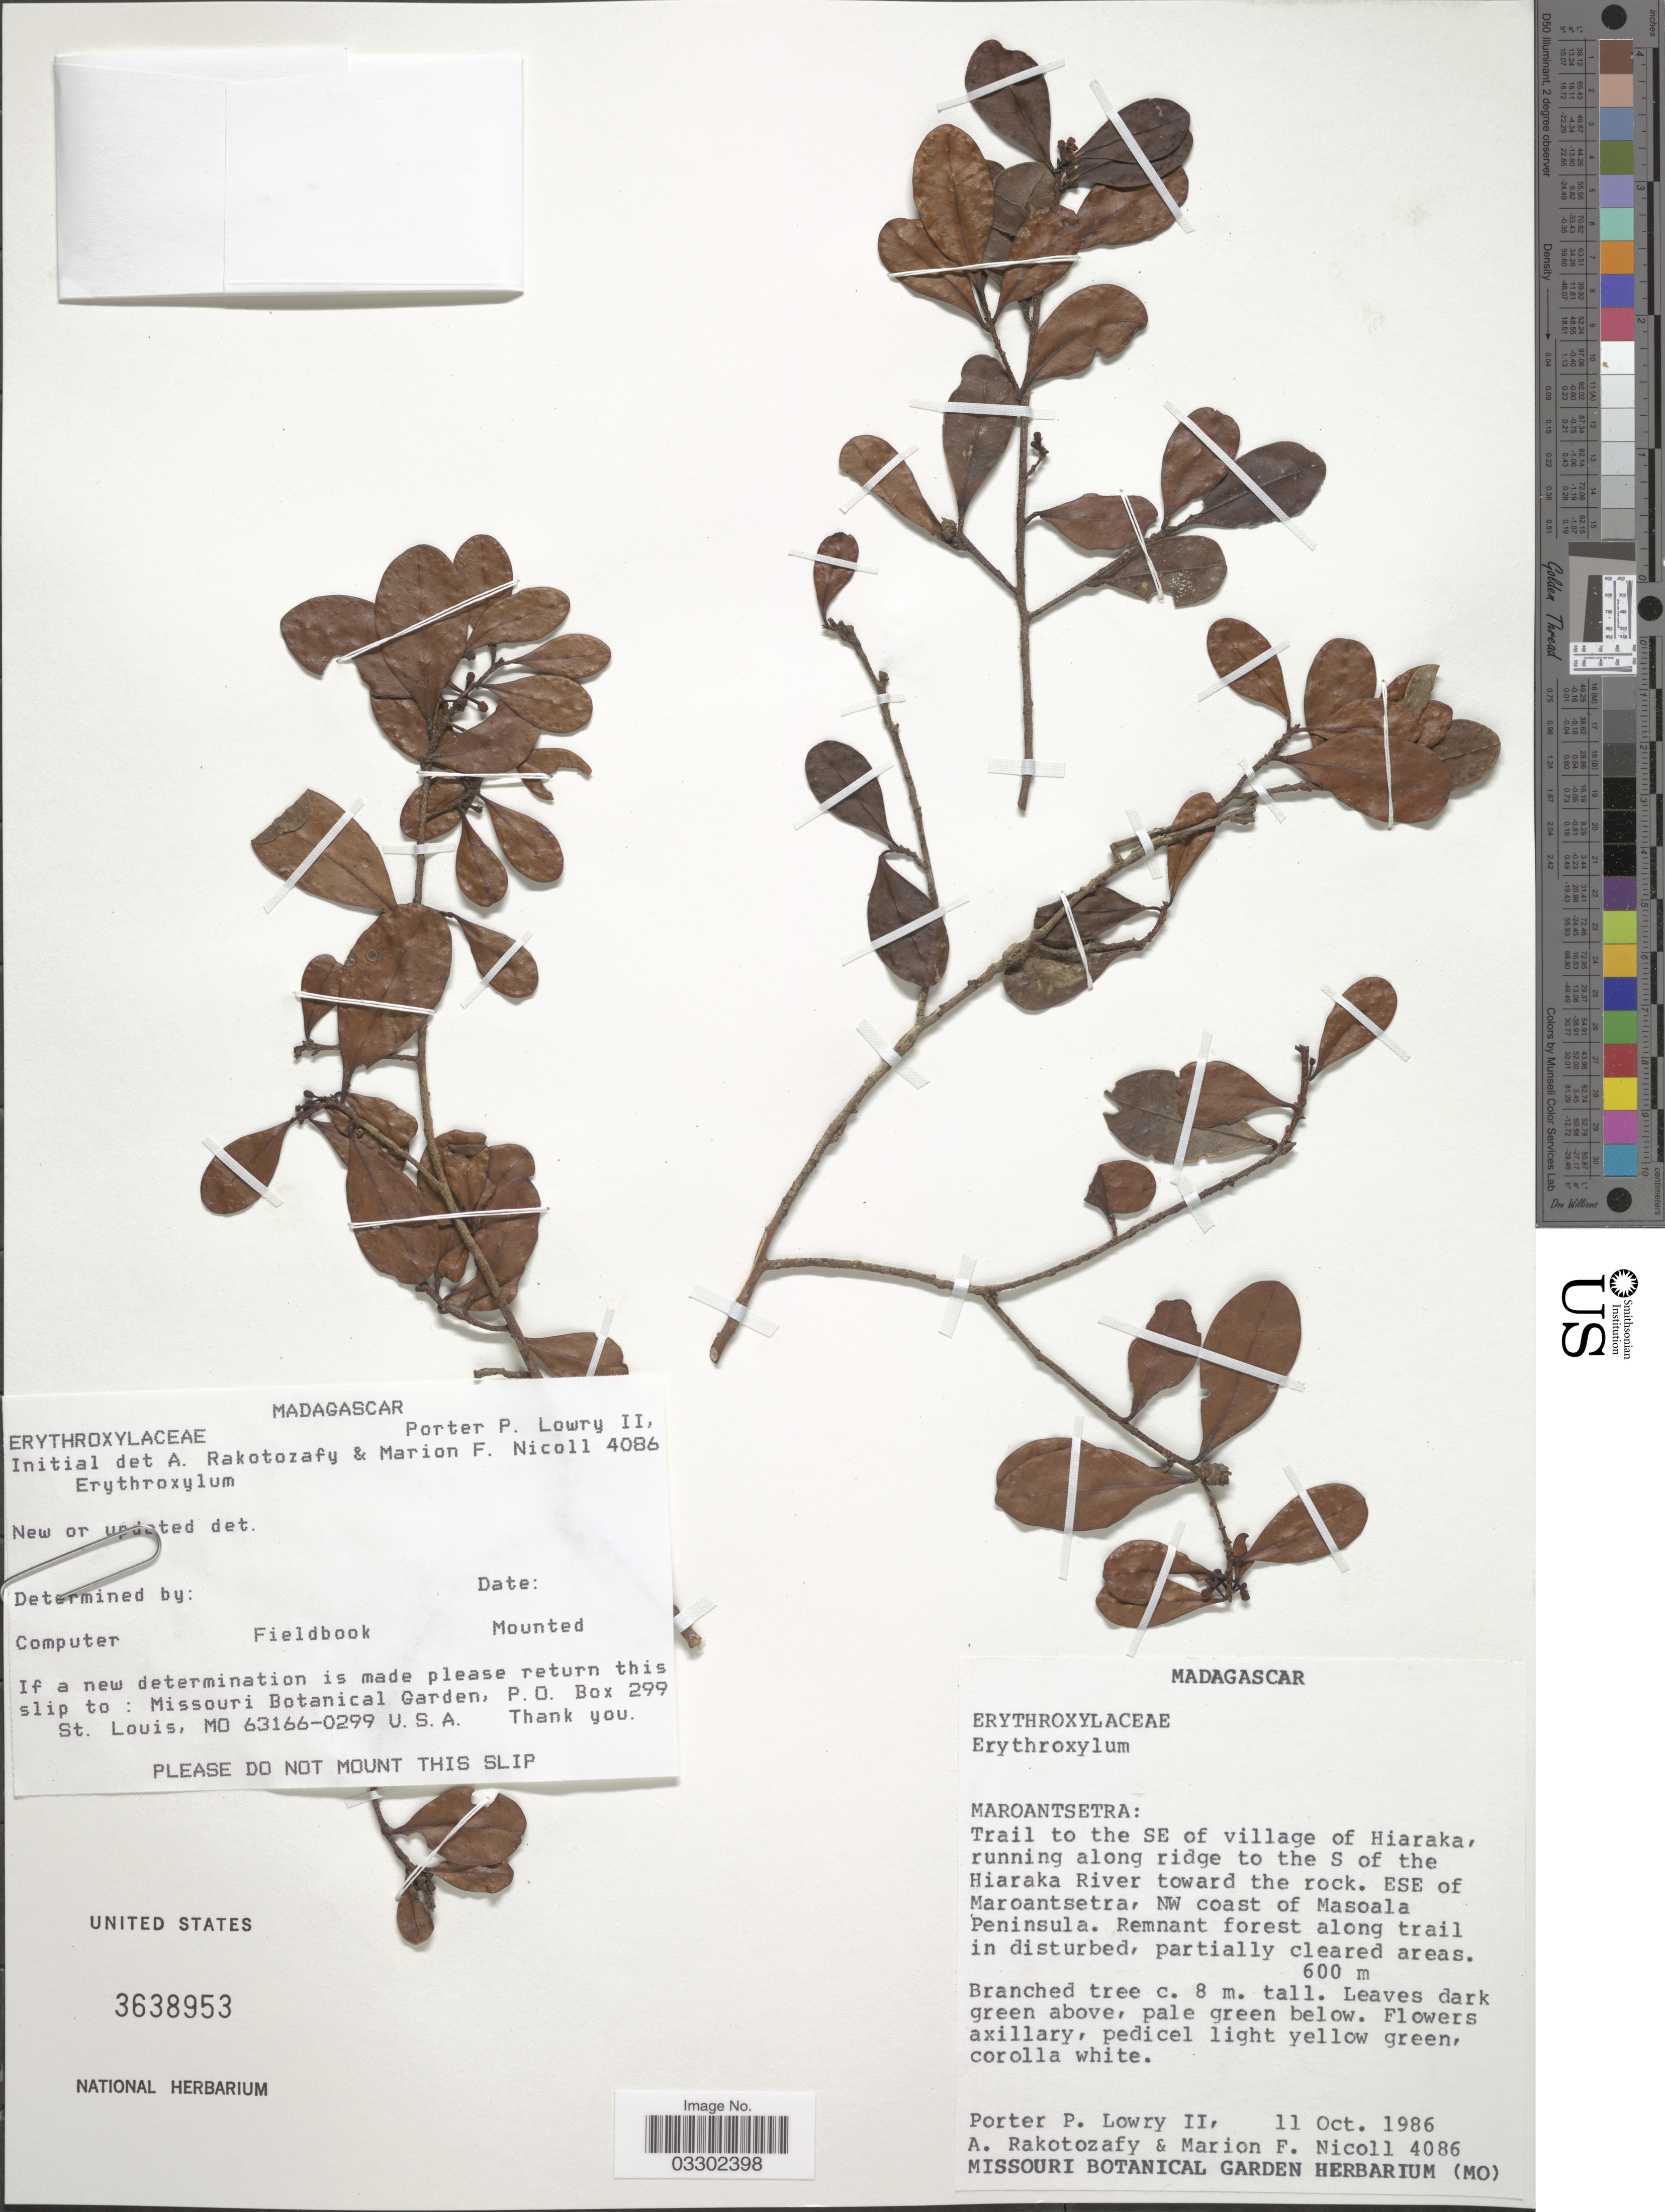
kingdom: Plantae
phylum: Tracheophyta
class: Magnoliopsida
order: Malpighiales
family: Erythroxylaceae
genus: Erythroxylum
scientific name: Erythroxylum sp.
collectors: P. Lowry, A. Rakotozafy & M. F. Nicoll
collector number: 4086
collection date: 1986-10-11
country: Madagascar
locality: Maroantsetra: Trail to the SE of village of Hiaraka, running along ridge to the S of the Hiaraka River toward the rock. ESE of Maroantsetra, NW coast of Masoala Peninsula.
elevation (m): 600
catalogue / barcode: US 3638953